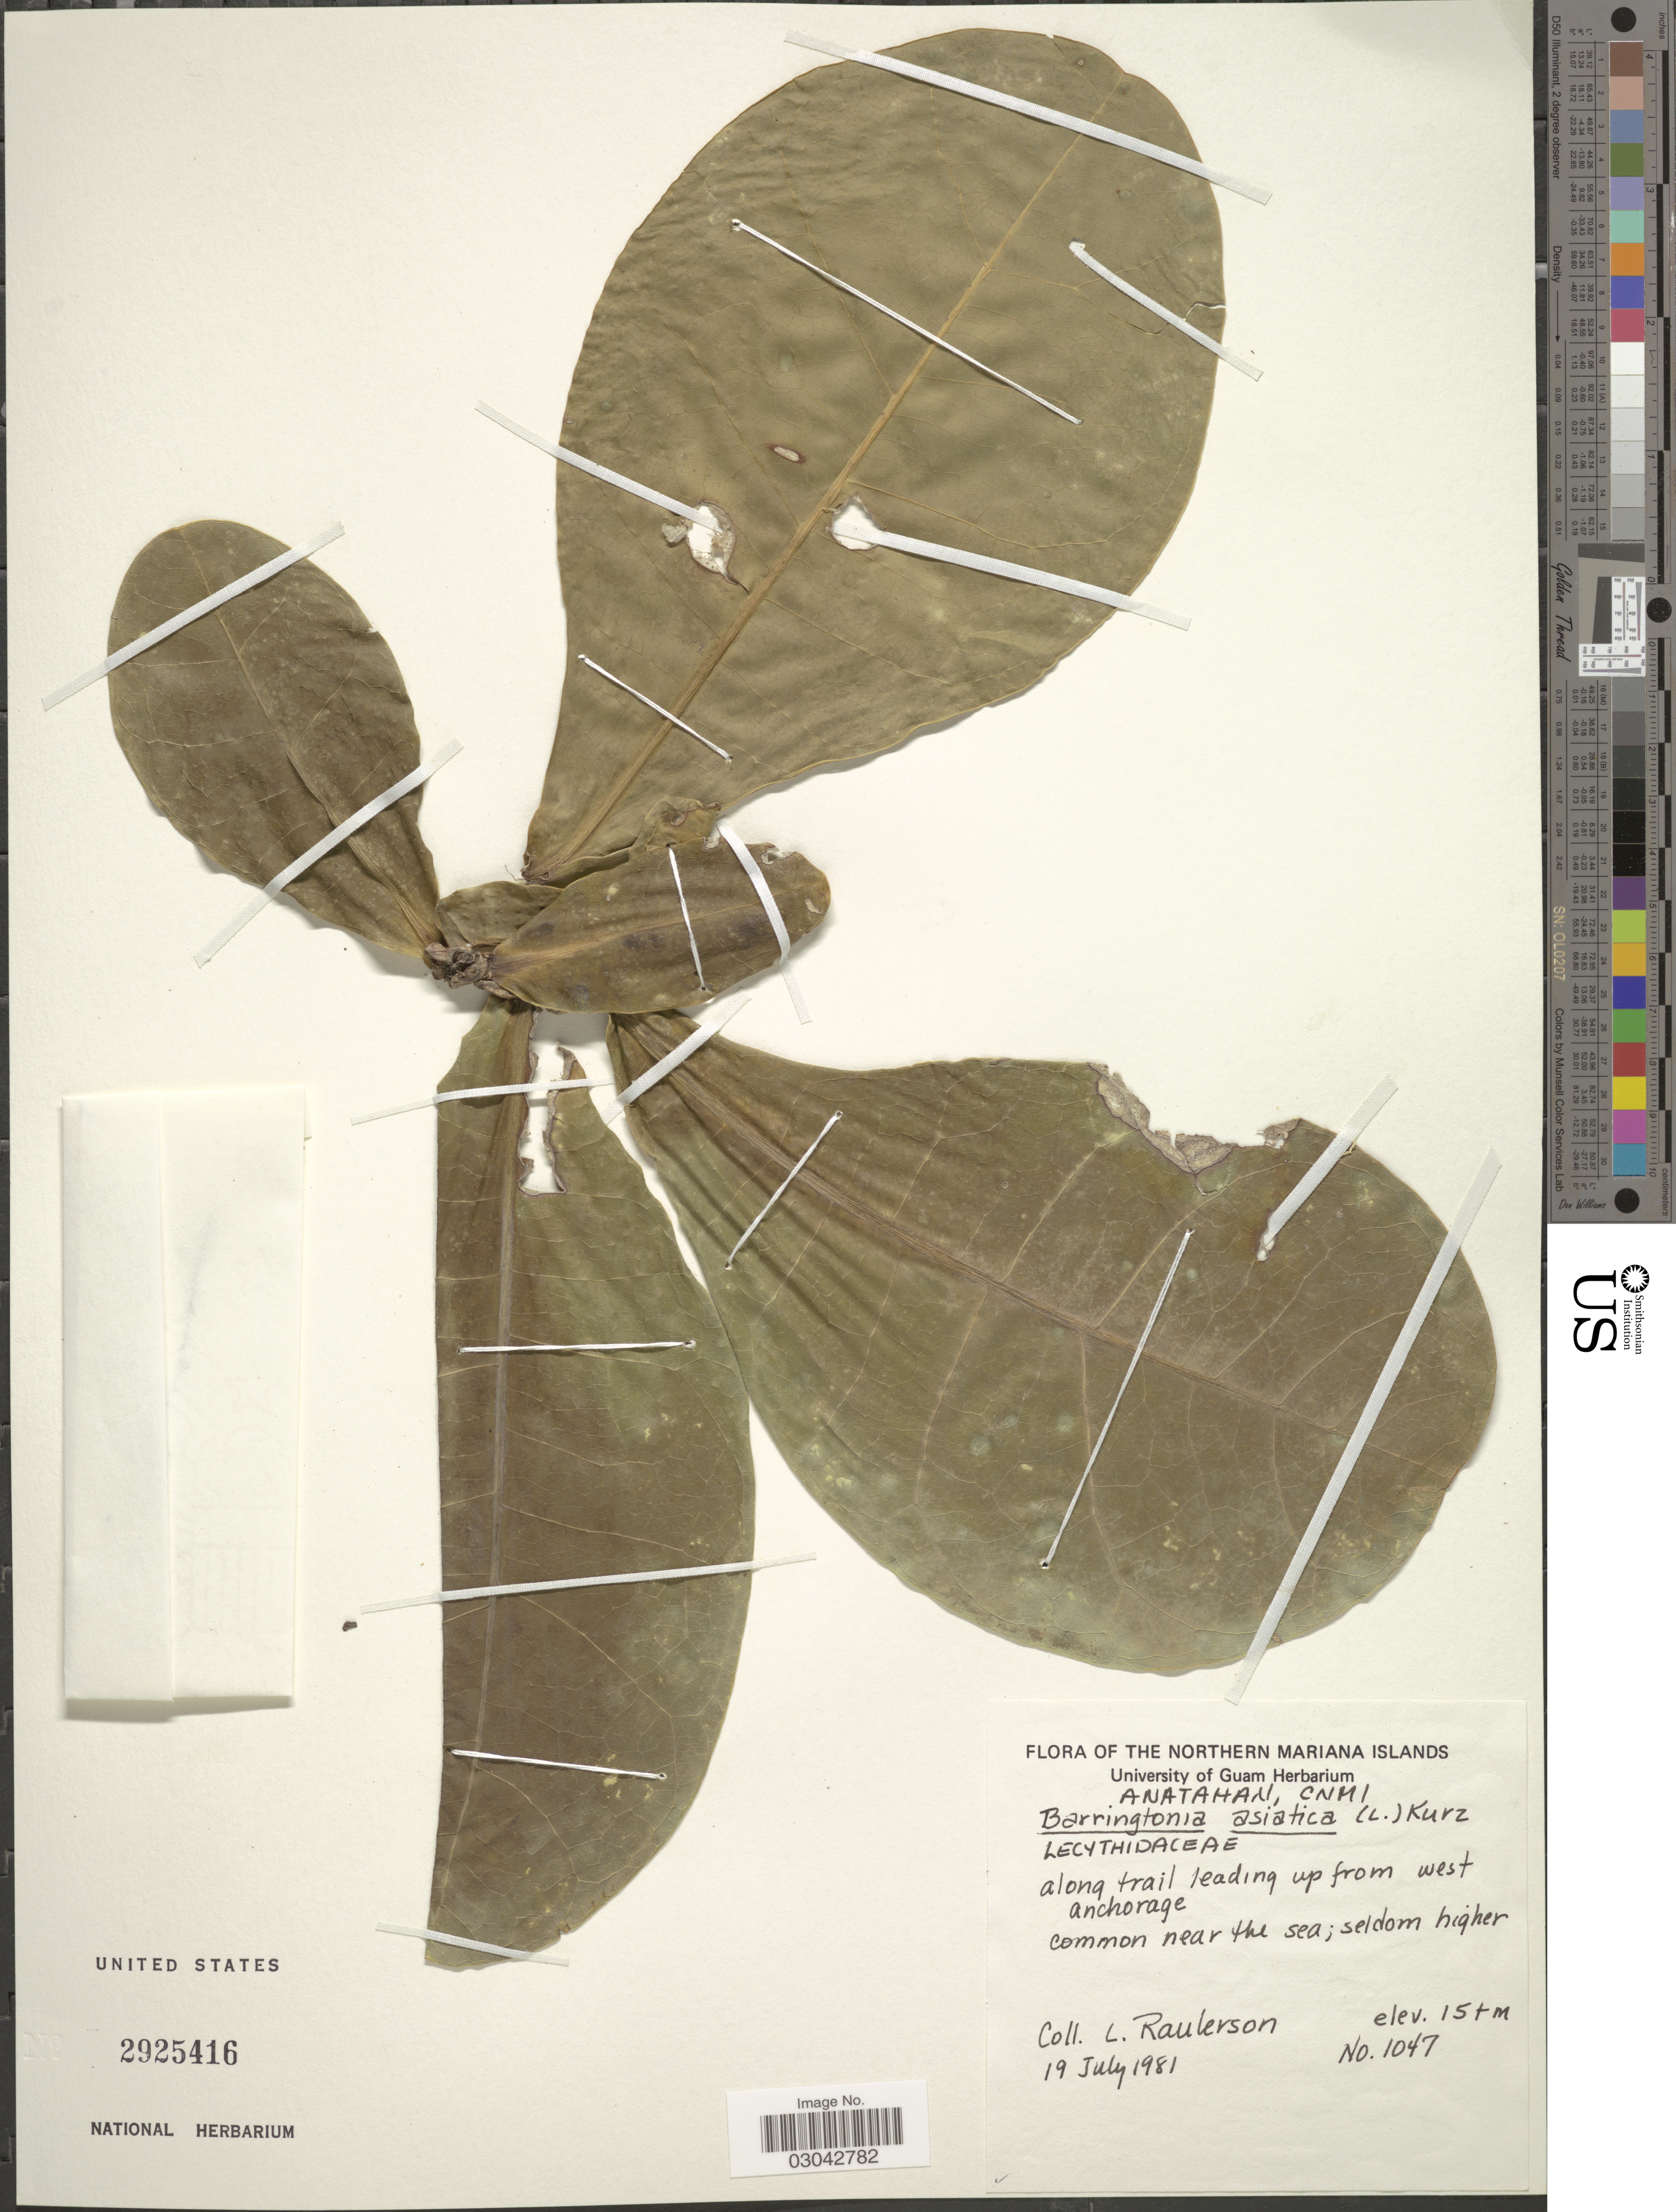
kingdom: Plantae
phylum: Tracheophyta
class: Magnoliopsida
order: Ericales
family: Lecythidaceae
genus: Barringtonia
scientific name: Barringtonia asiatica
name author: (L.) Kurz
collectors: L. Raulerson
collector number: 1047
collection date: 1981-07-19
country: Northern Mariana Islands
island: Anatahan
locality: Northern Mariana Islands. Anatahan, CNMI. Along trail leading up from west anchorage.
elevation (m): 15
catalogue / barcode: US 2925416